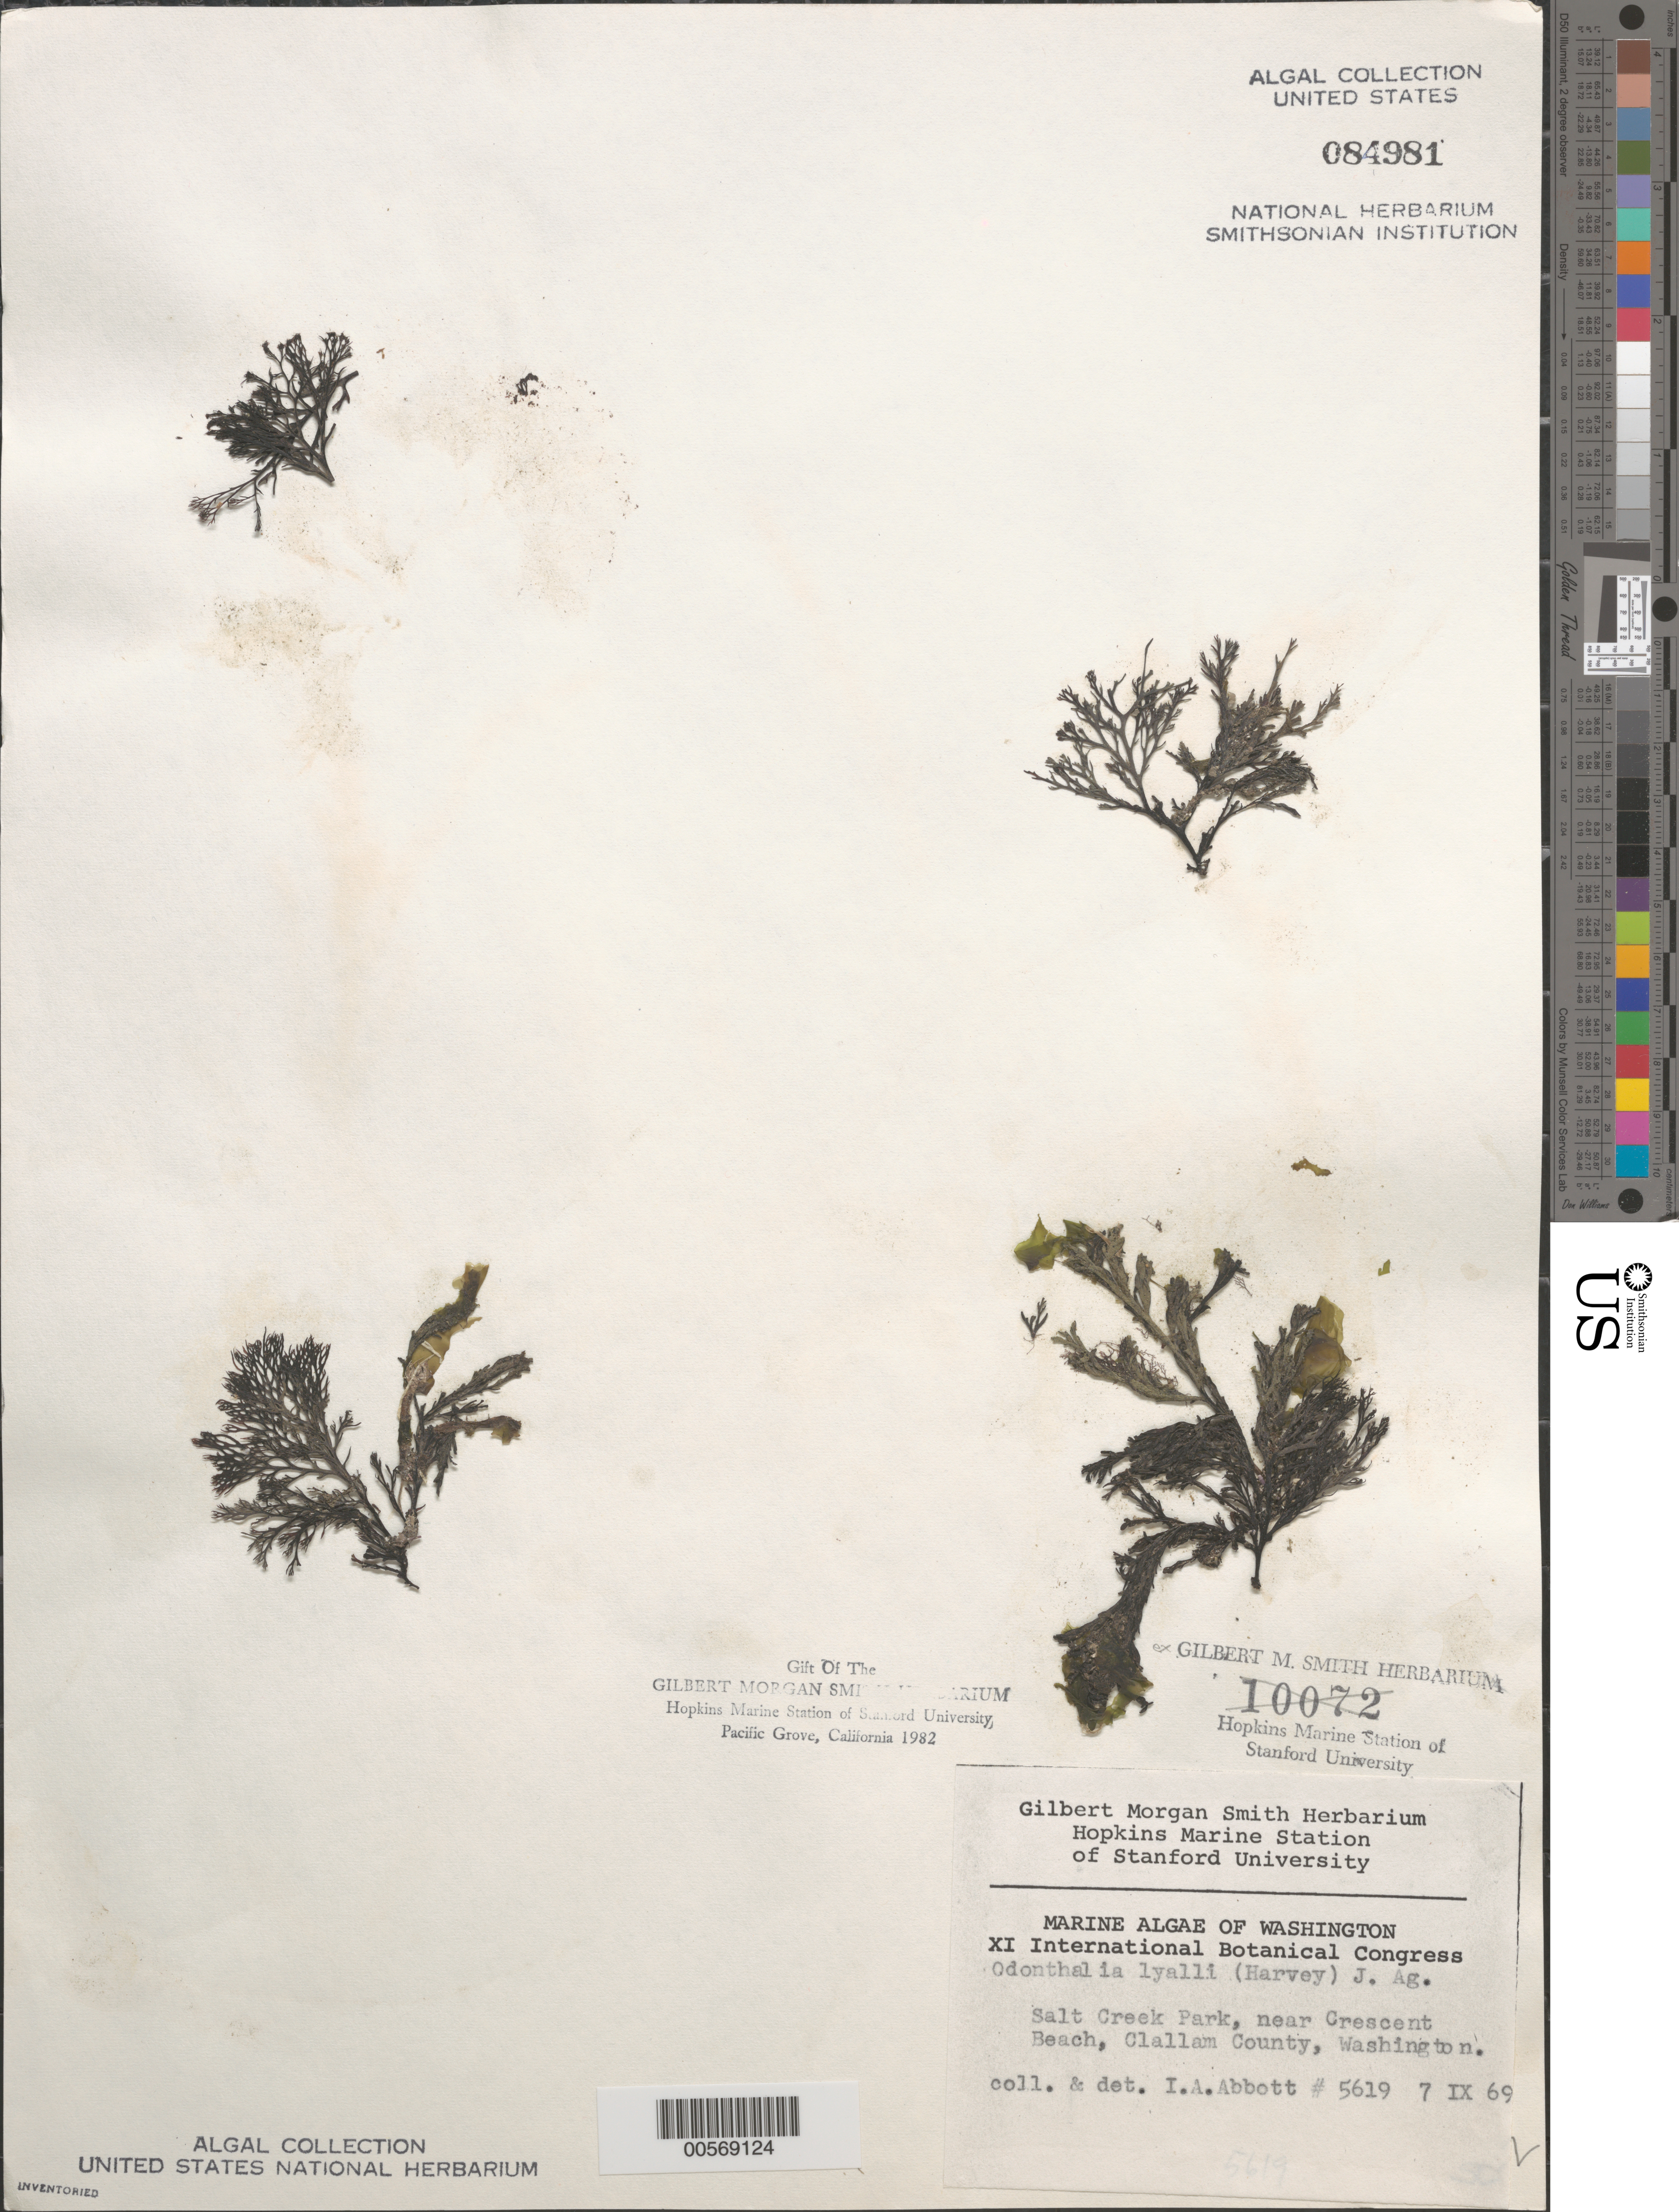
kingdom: Plantae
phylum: Rhodophyta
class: Florideophyceae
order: Ceramiales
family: Rhodomelaceae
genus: Odonthalia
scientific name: Odonthalia lyallii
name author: (Harv.) J. Agardh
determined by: Abbott, Isabella A.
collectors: I. A. Abbott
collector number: IAA 5619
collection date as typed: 07 Sep 1969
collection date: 1969-09-07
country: United States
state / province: Washington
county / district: Clallam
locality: Salt Creek Park, near Crescent Beach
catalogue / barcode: US 84981